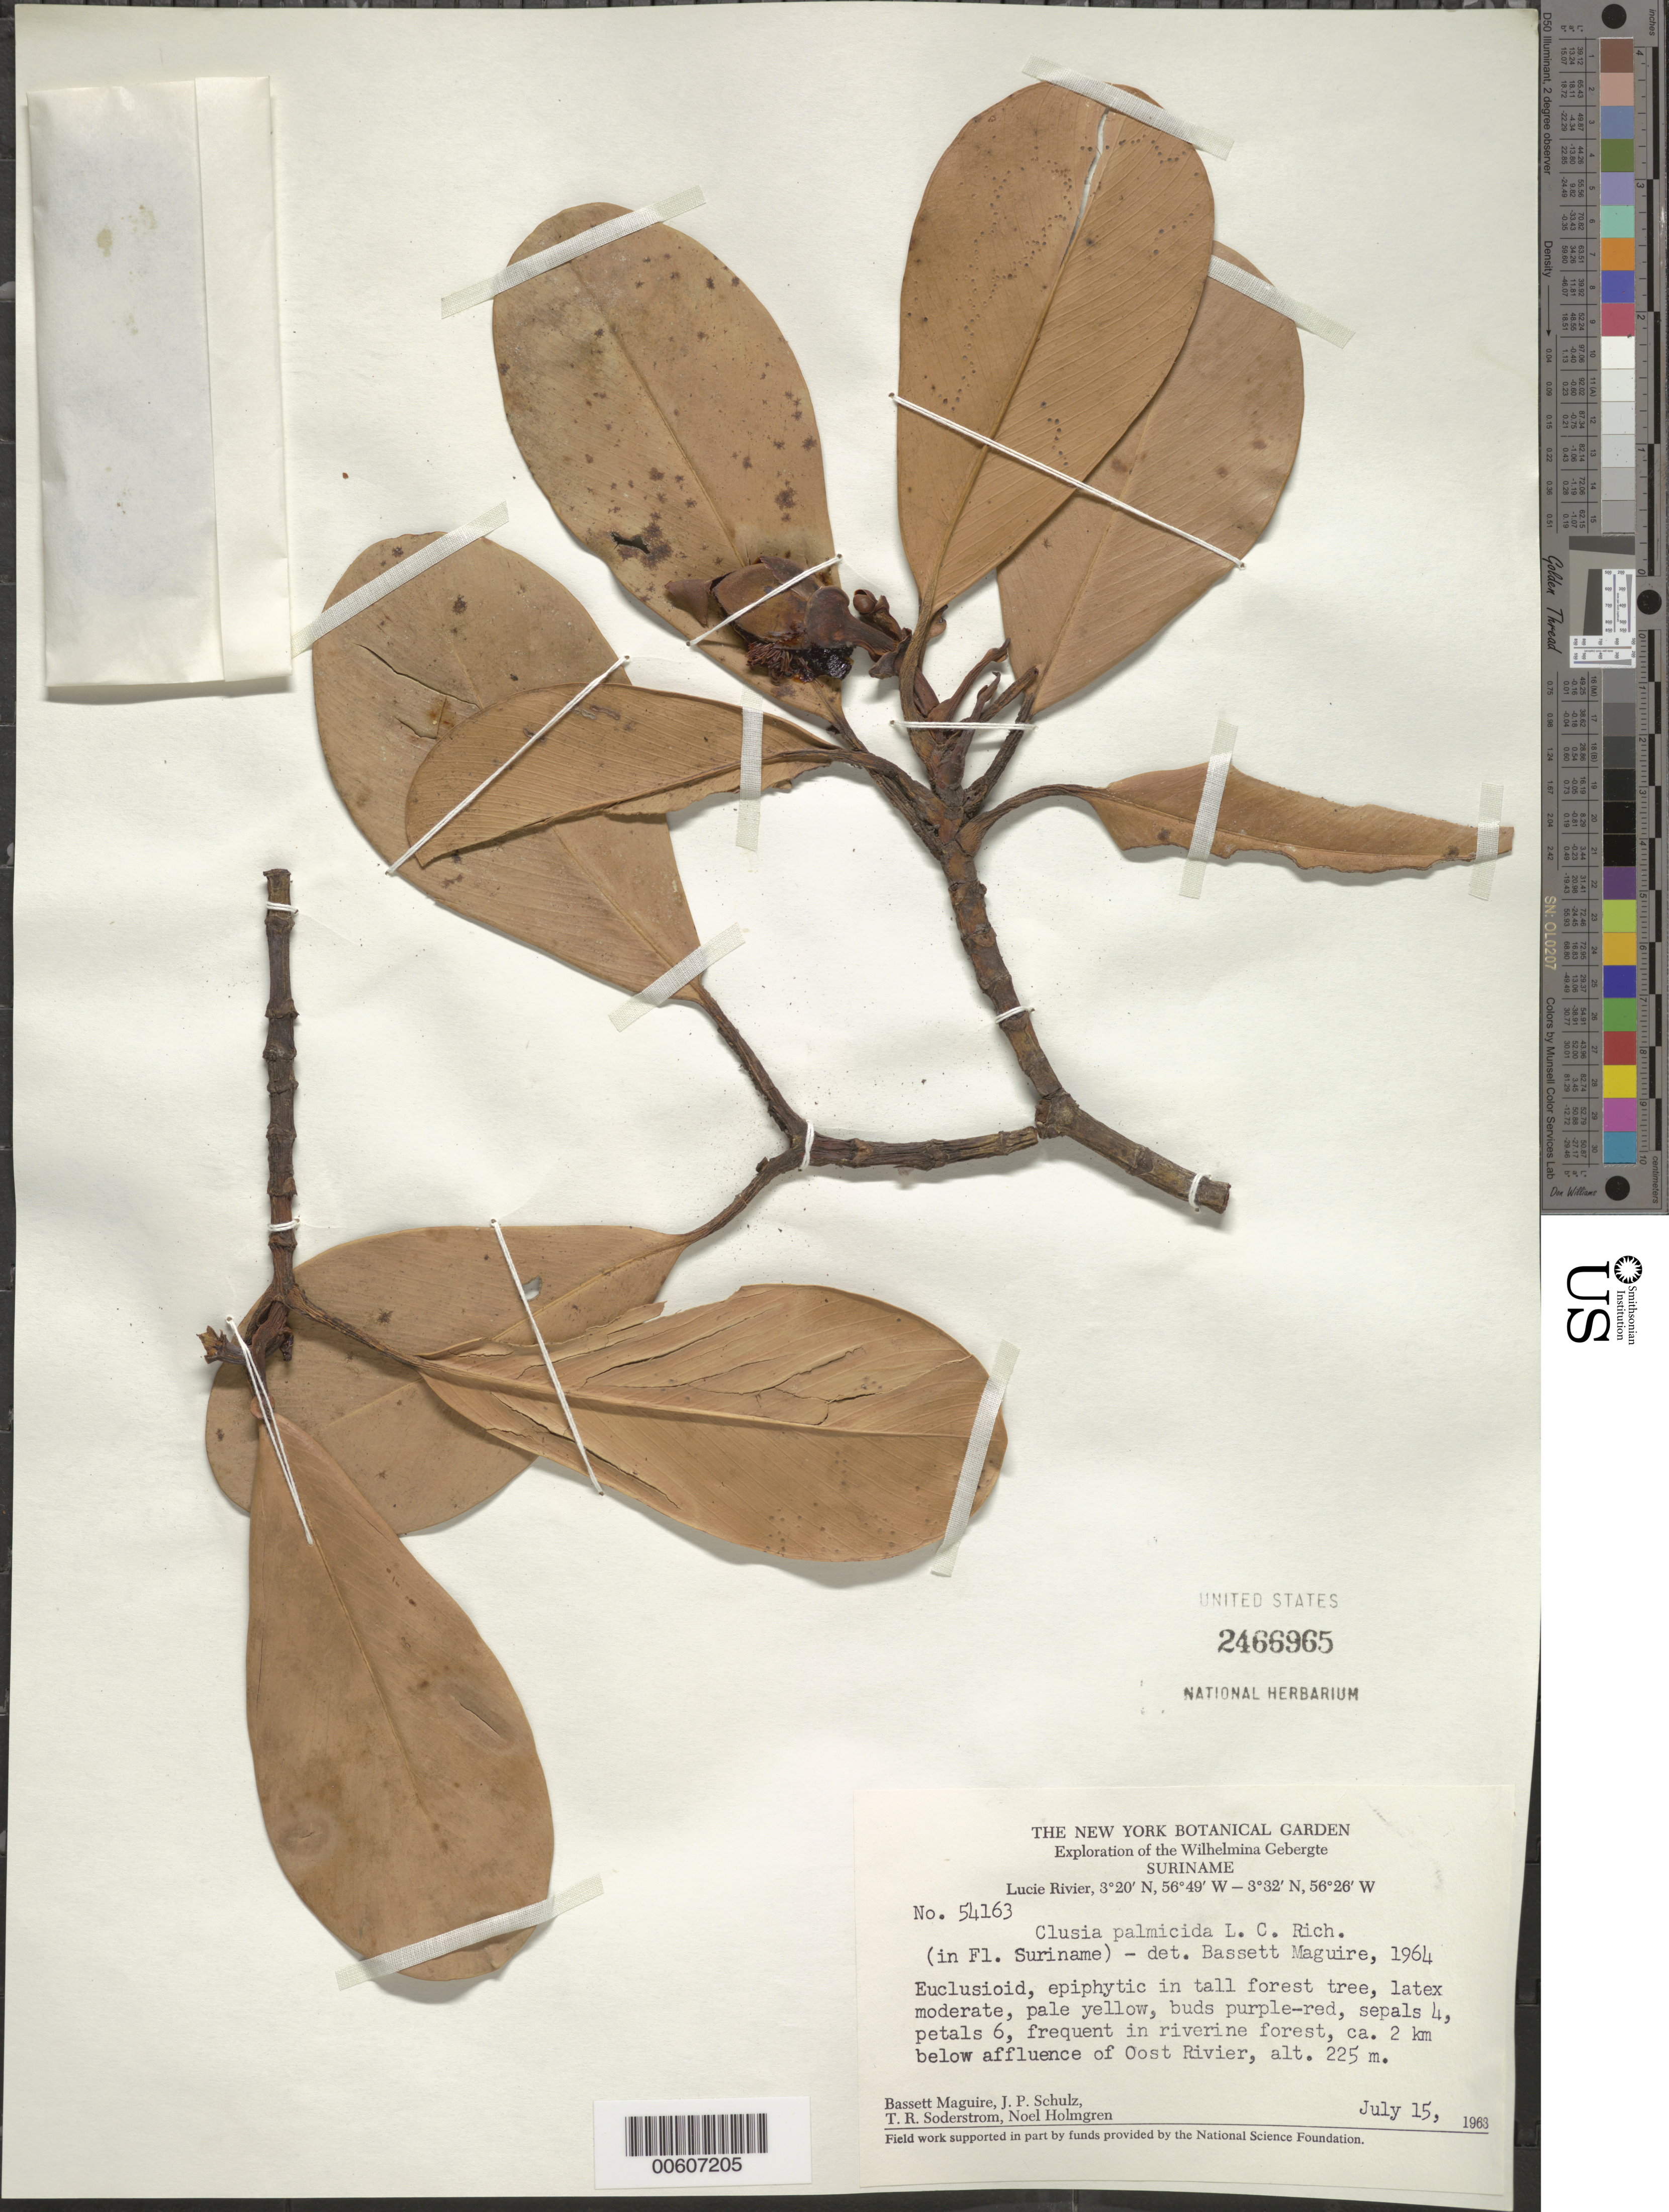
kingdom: Plantae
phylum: Tracheophyta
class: Magnoliopsida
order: Malpighiales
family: Clusiaceae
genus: Clusia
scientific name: Clusia palmicida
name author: Rich.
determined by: Maguire, Bassett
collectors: B. Maguire, J. P. Schulz, T. R. Soderstrom & N. H. Holmgren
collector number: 54163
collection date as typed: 15-Jul-63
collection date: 1963-07-15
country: Suriname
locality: Lucie R., 2 km below confluence with Oost R., Wilhelmina Gebergte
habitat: Riverine forest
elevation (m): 225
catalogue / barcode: US 2466965